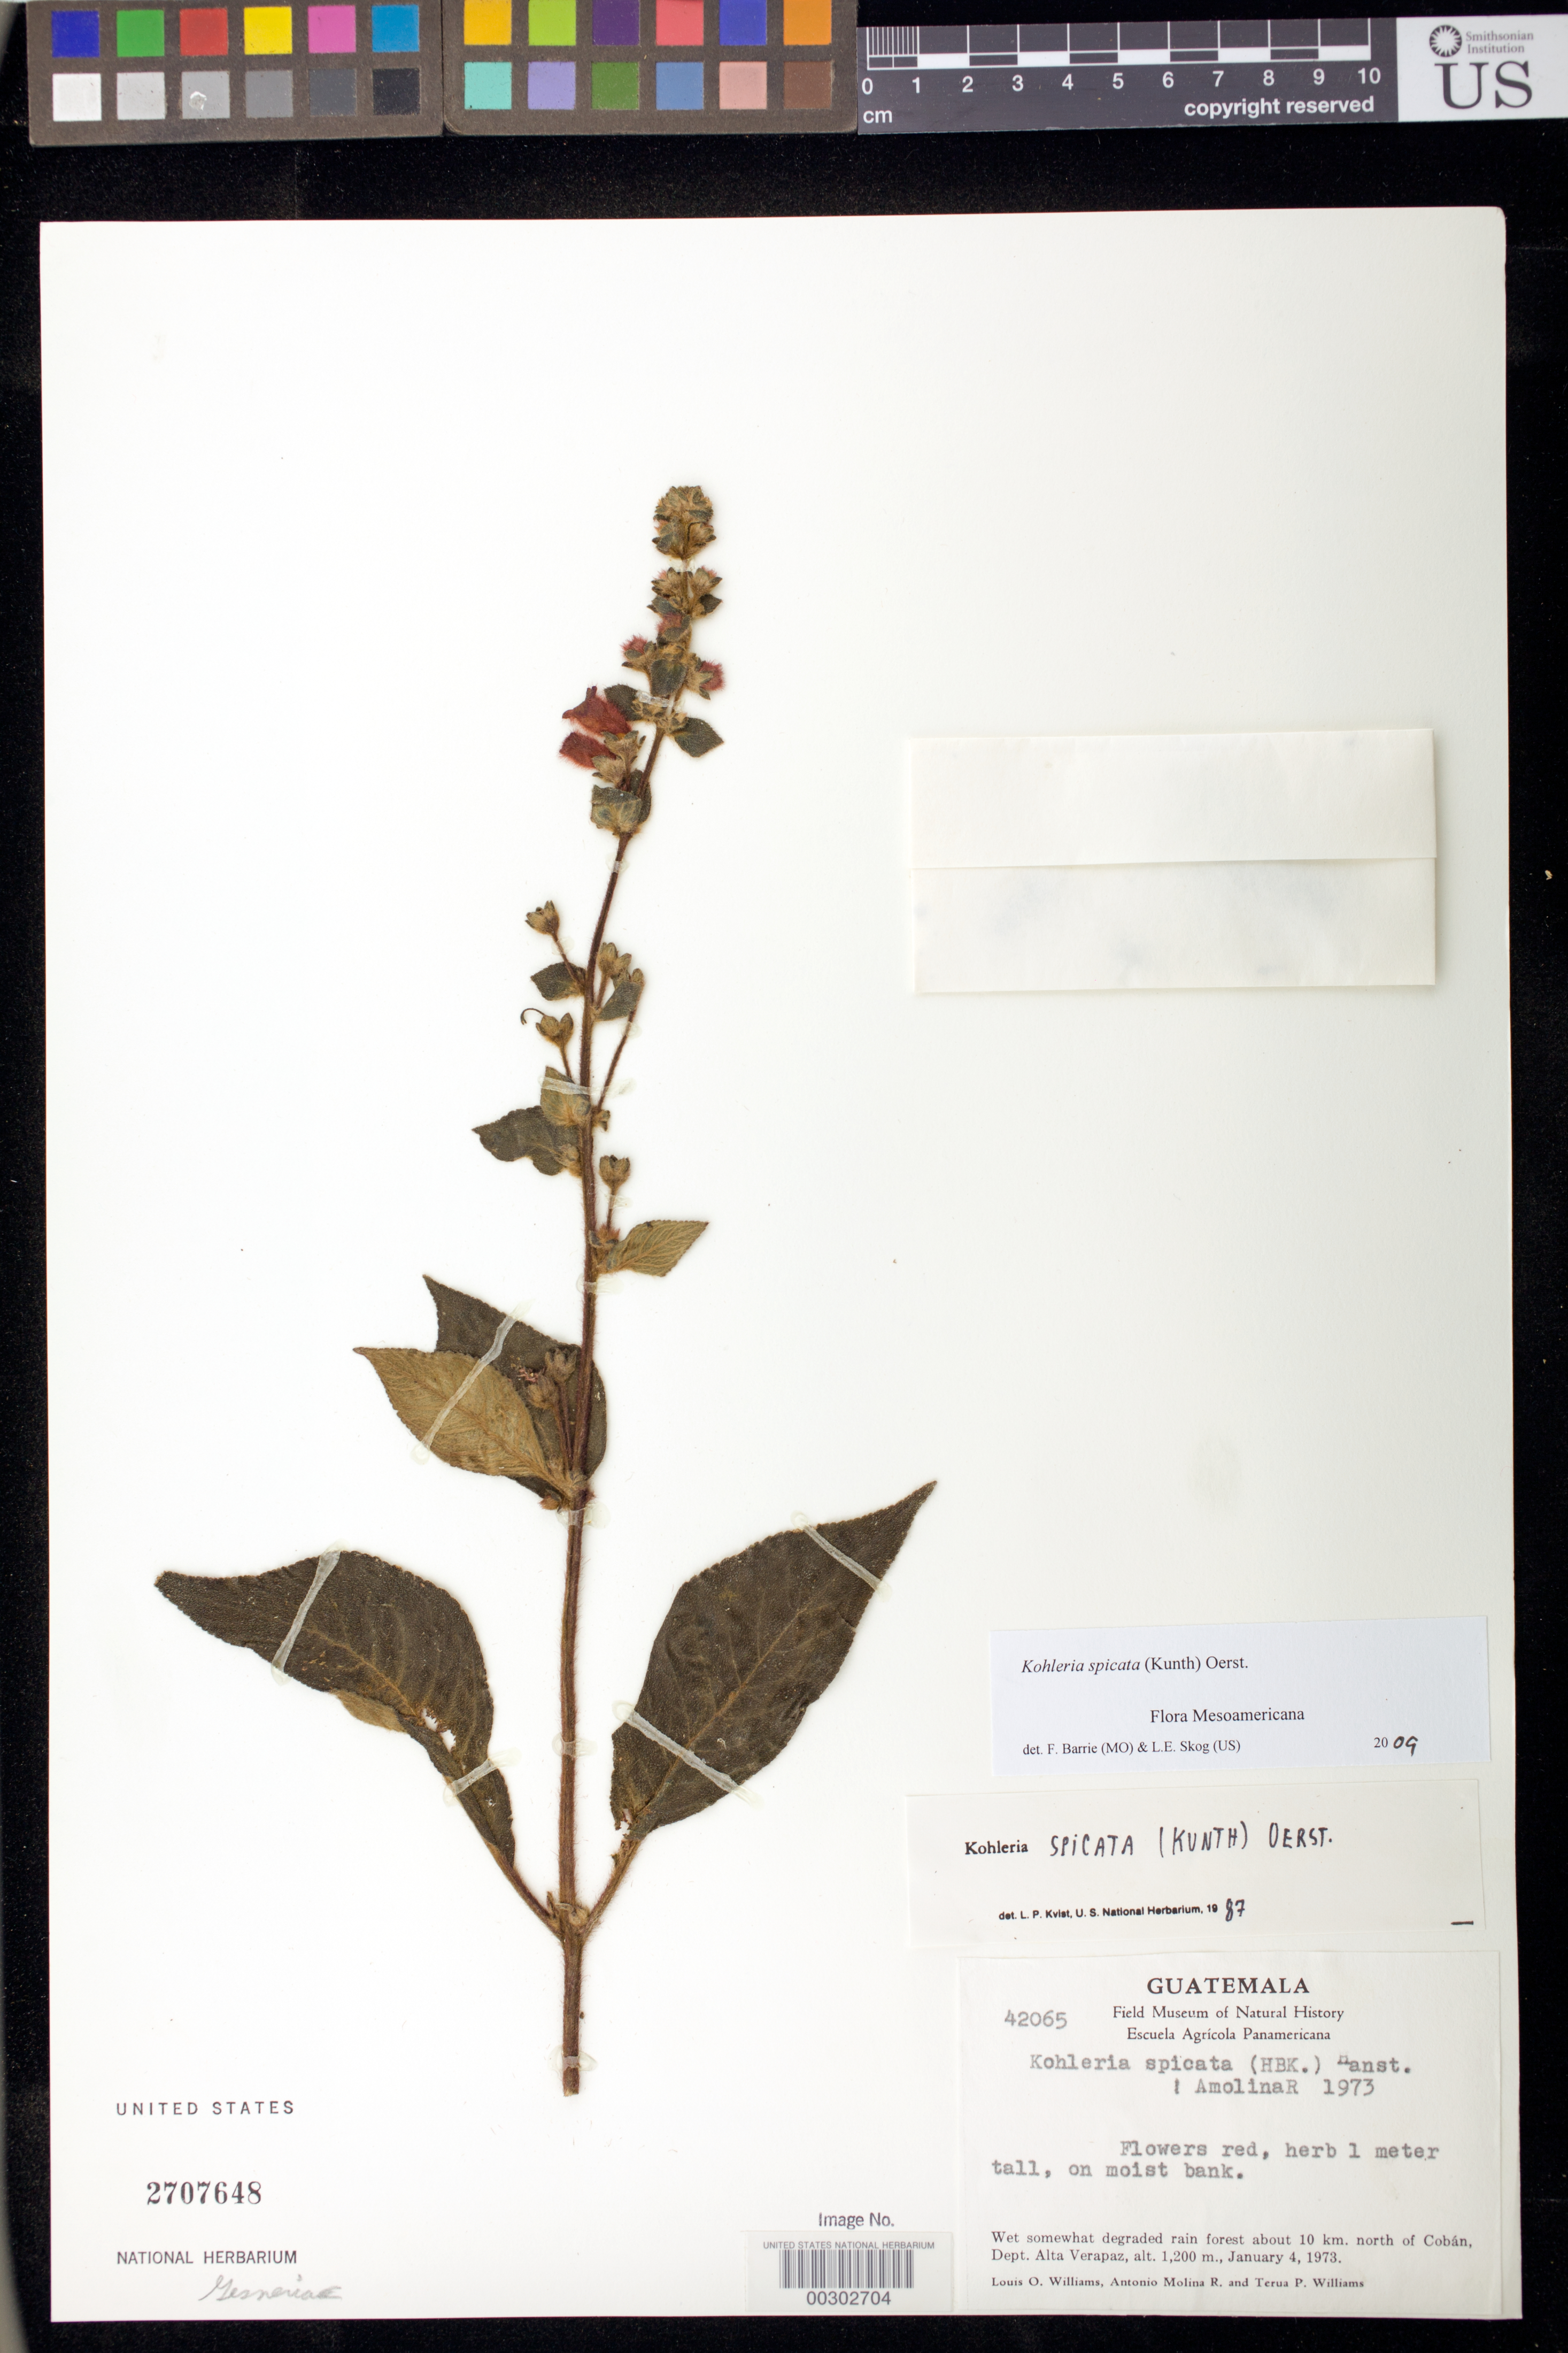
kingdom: Plantae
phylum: Tracheophyta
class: Magnoliopsida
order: Lamiales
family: Gesneriaceae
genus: Kohleria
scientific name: Kohleria spicata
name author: (Kunth) Oerst.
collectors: L. O. Williams, A. Molina R. & T. P. Williams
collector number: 42065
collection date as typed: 04 Jan 1973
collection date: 1973-01-04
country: Guatemala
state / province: Alta Verapaz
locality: ca. 10 km N of Coban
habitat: wet, somewhat degraded rain forest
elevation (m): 1200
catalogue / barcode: US 2707648